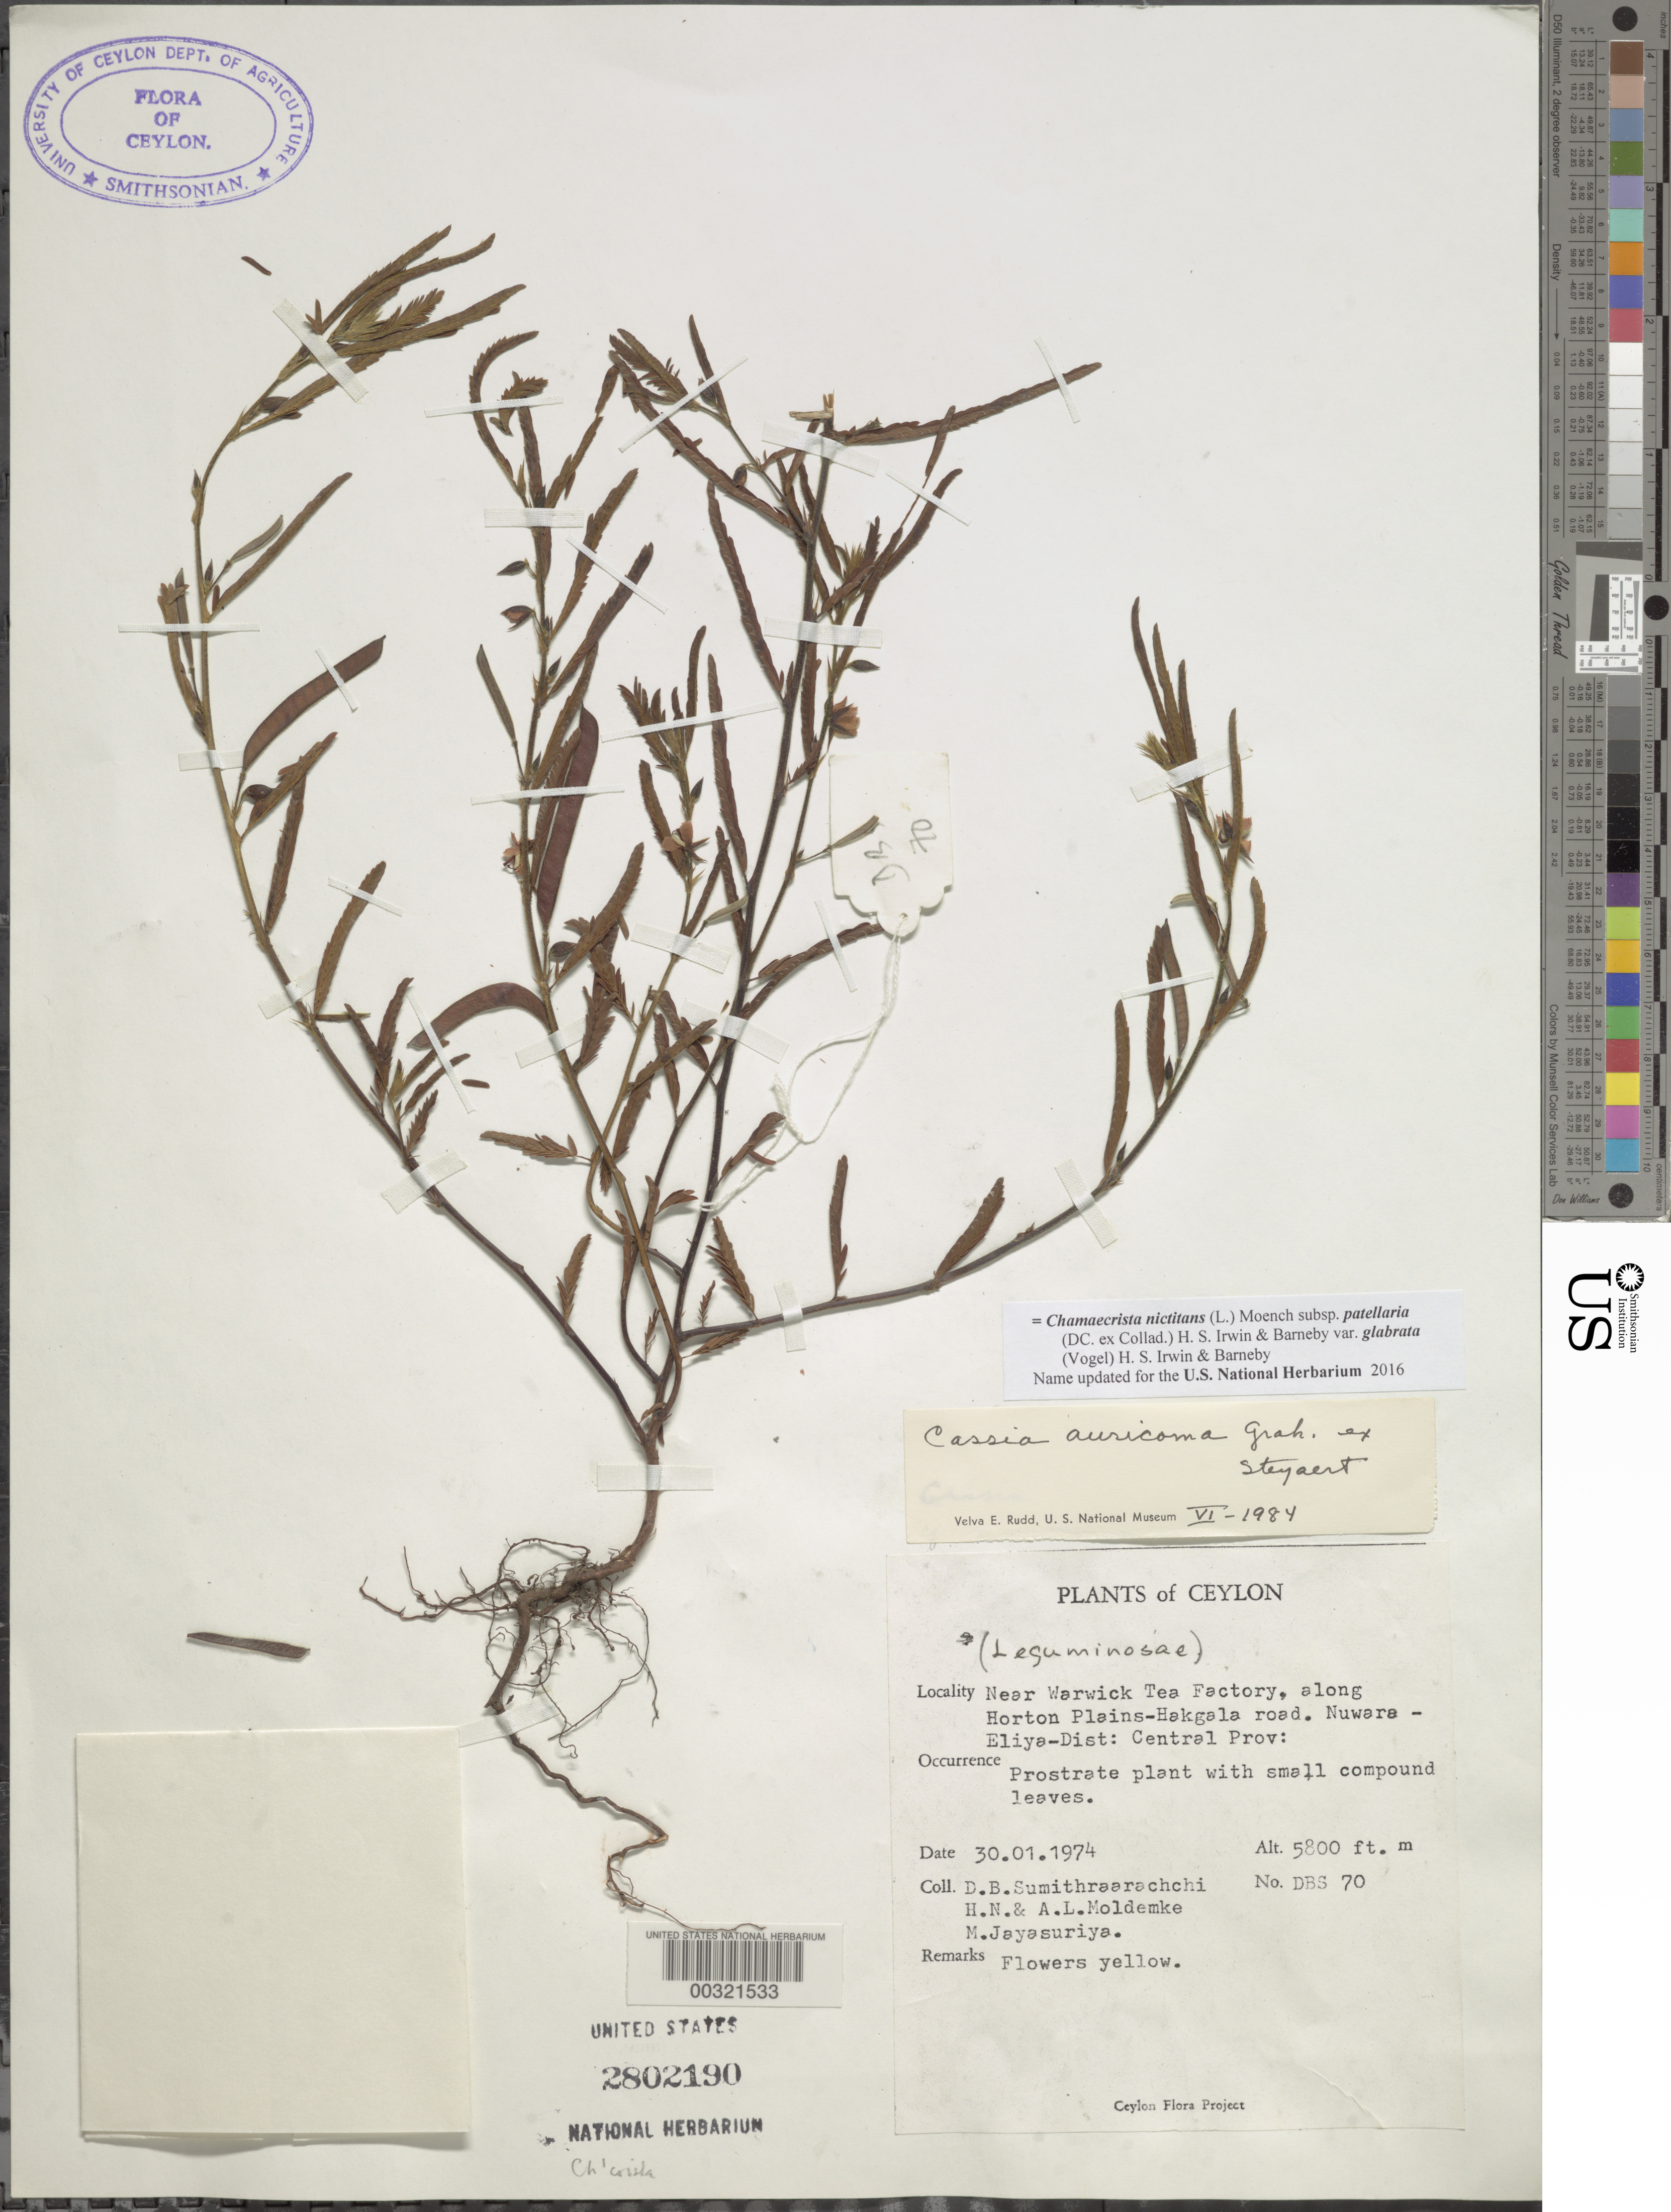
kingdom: Plantae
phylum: Tracheophyta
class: Magnoliopsida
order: Fabales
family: Fabaceae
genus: Chamaecrista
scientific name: Chamaecrista nictitans var. glabrata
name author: (Vogel) H.S. Irwin & Barneby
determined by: Strong, Mark T., (BOT), Smithsonian Institution - National Museum of Natural History (UNITED STATES)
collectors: D. B. Sumithraarachchi, H. N. Moldenke, A. L. Moldenke & A. H. Jayasuriya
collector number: Dbs 70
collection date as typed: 30 Jan 1974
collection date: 1974-01-30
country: Sri Lanka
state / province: Central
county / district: Nuwara-eliya Dist.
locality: Near warwick tea factory, along horton plains-hakgala road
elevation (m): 1768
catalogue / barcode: US 2802190